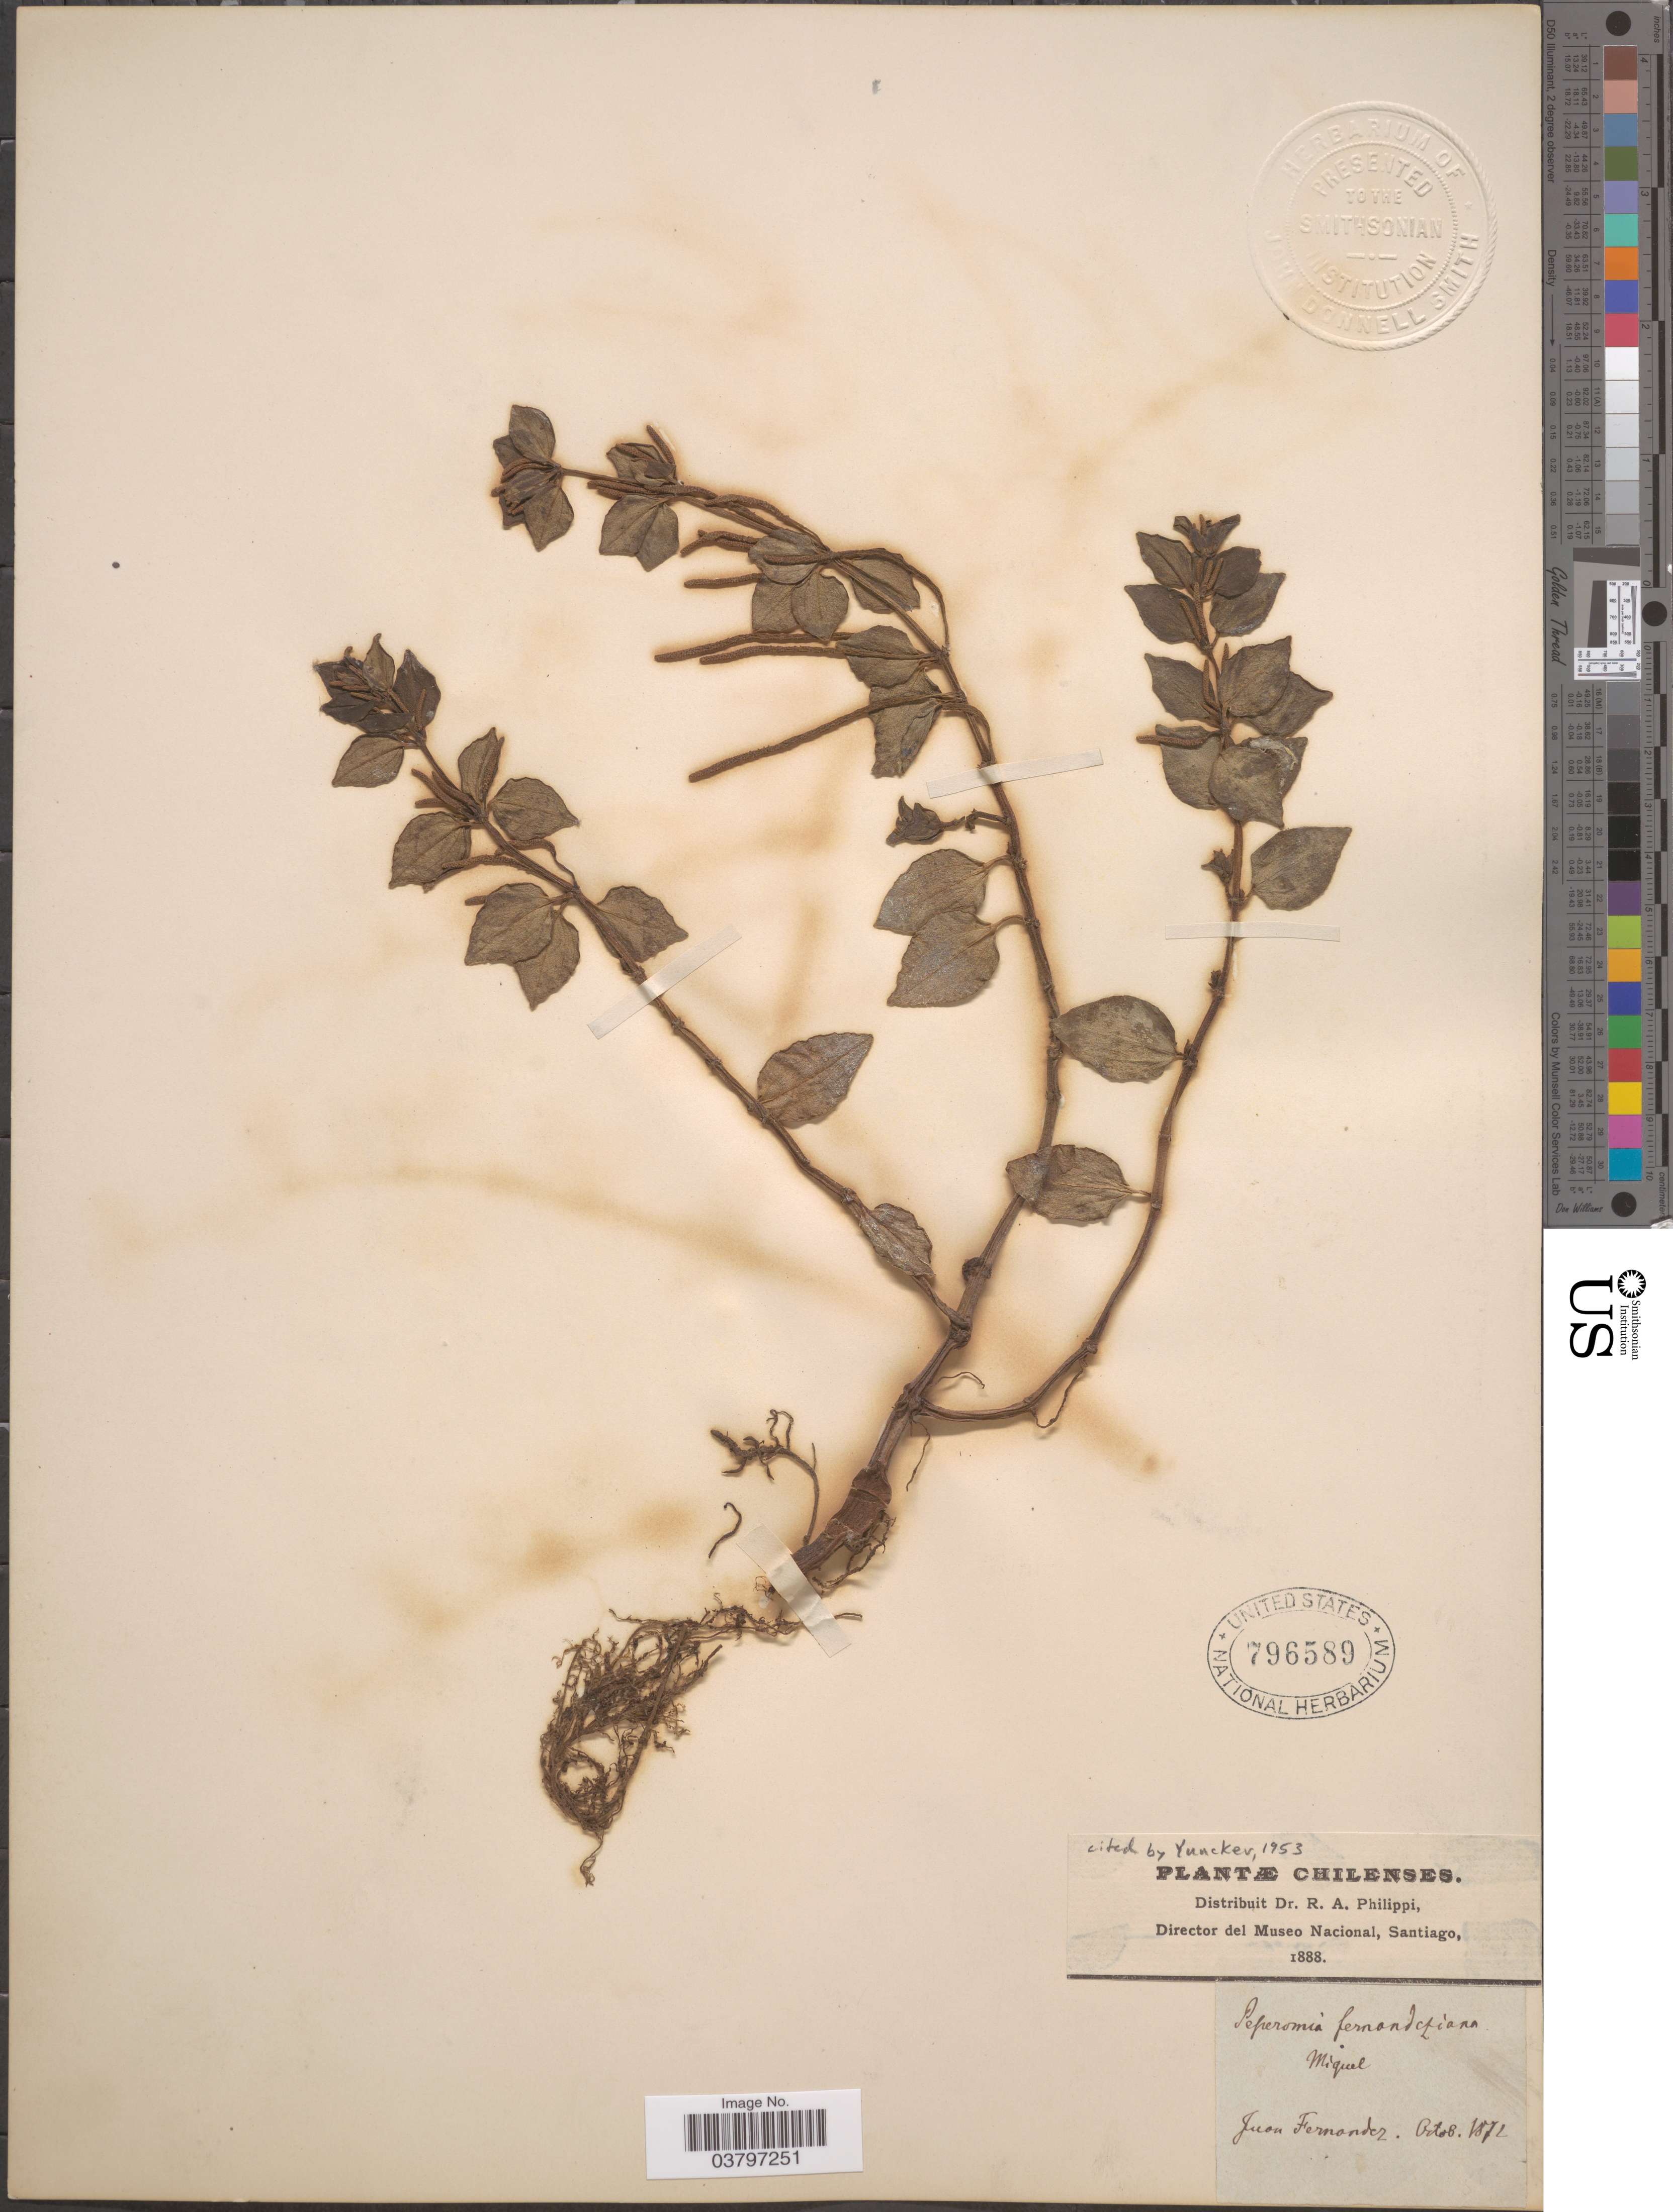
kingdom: Plantae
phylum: Tracheophyta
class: Magnoliopsida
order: Piperales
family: Piperaceae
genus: Peperomia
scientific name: Peperomia fernandeziana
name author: Miq.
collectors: ex. herb. R.A. Philippi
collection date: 1872-10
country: Chile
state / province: Valparaíso (V)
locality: Juan Fernandez.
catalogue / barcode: US 796589